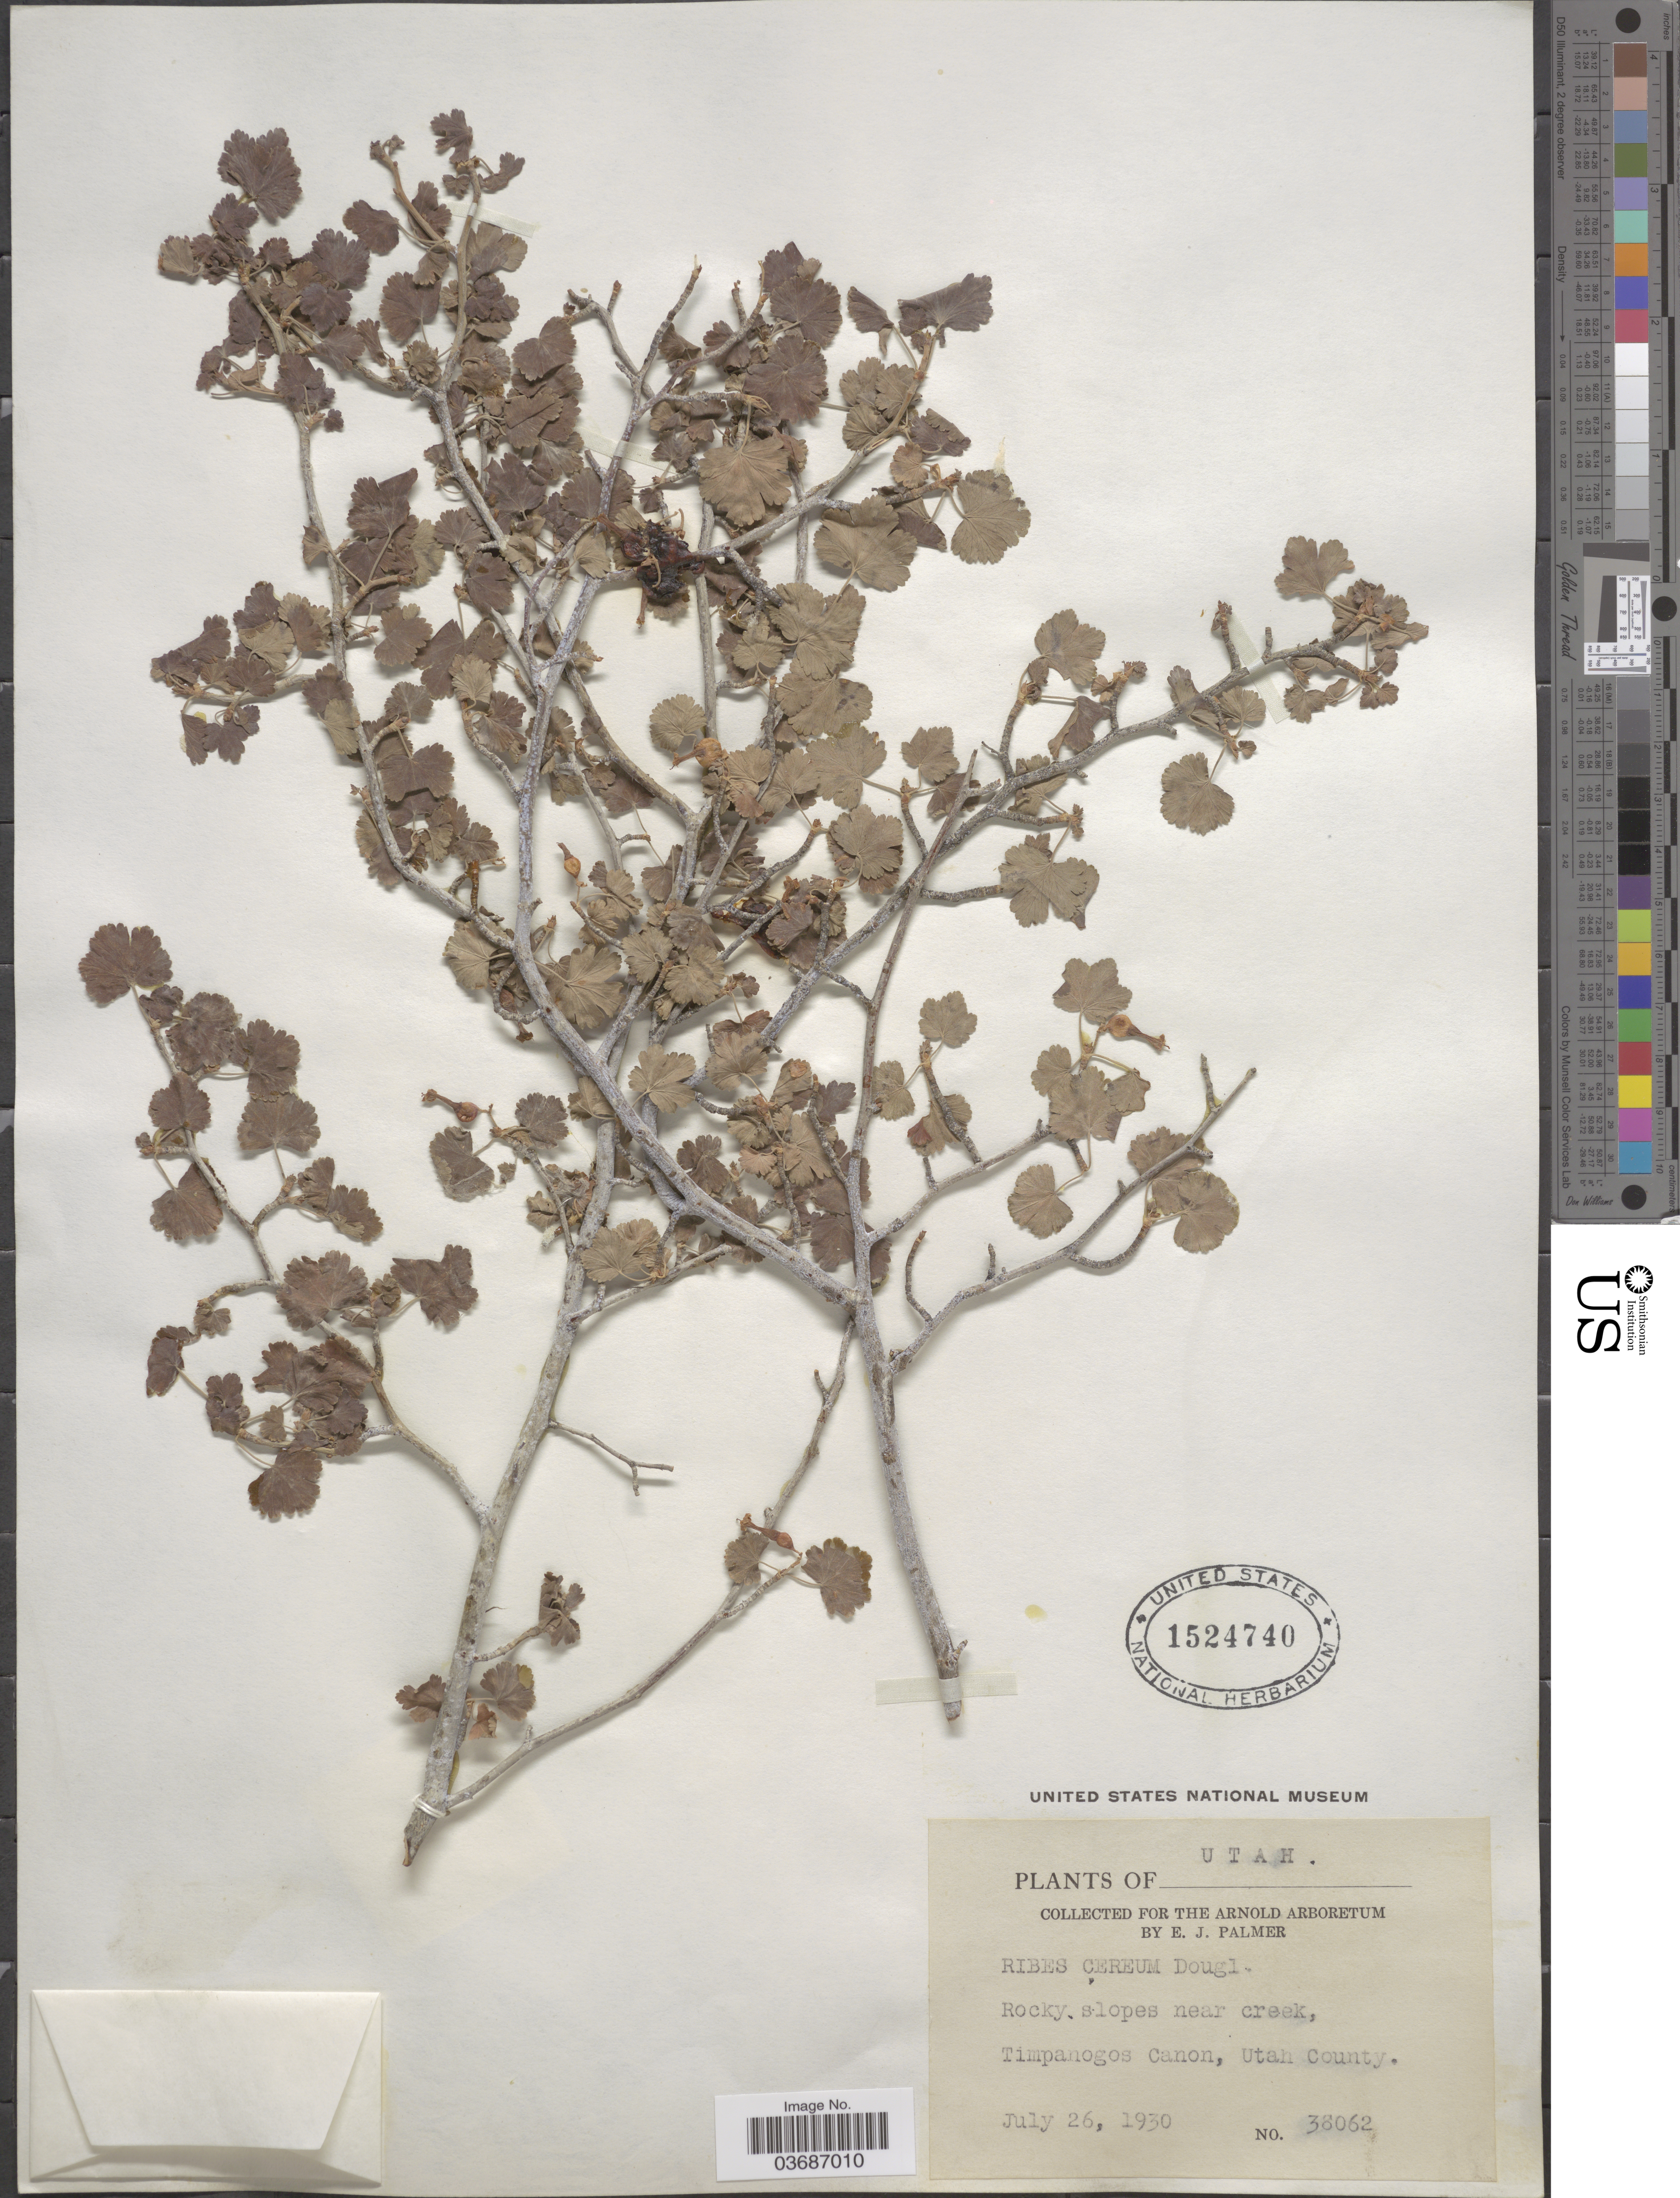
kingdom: Plantae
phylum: Tracheophyta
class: Magnoliopsida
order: Saxifragales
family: Grossulariaceae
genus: Ribes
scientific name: Ribes cereum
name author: Douglas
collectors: E. J. Palmer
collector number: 38062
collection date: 1930-07-26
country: United States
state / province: Utah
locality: Rocky slopes near creek, Timpanogos, Canon, Utah County.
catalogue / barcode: US 1524740